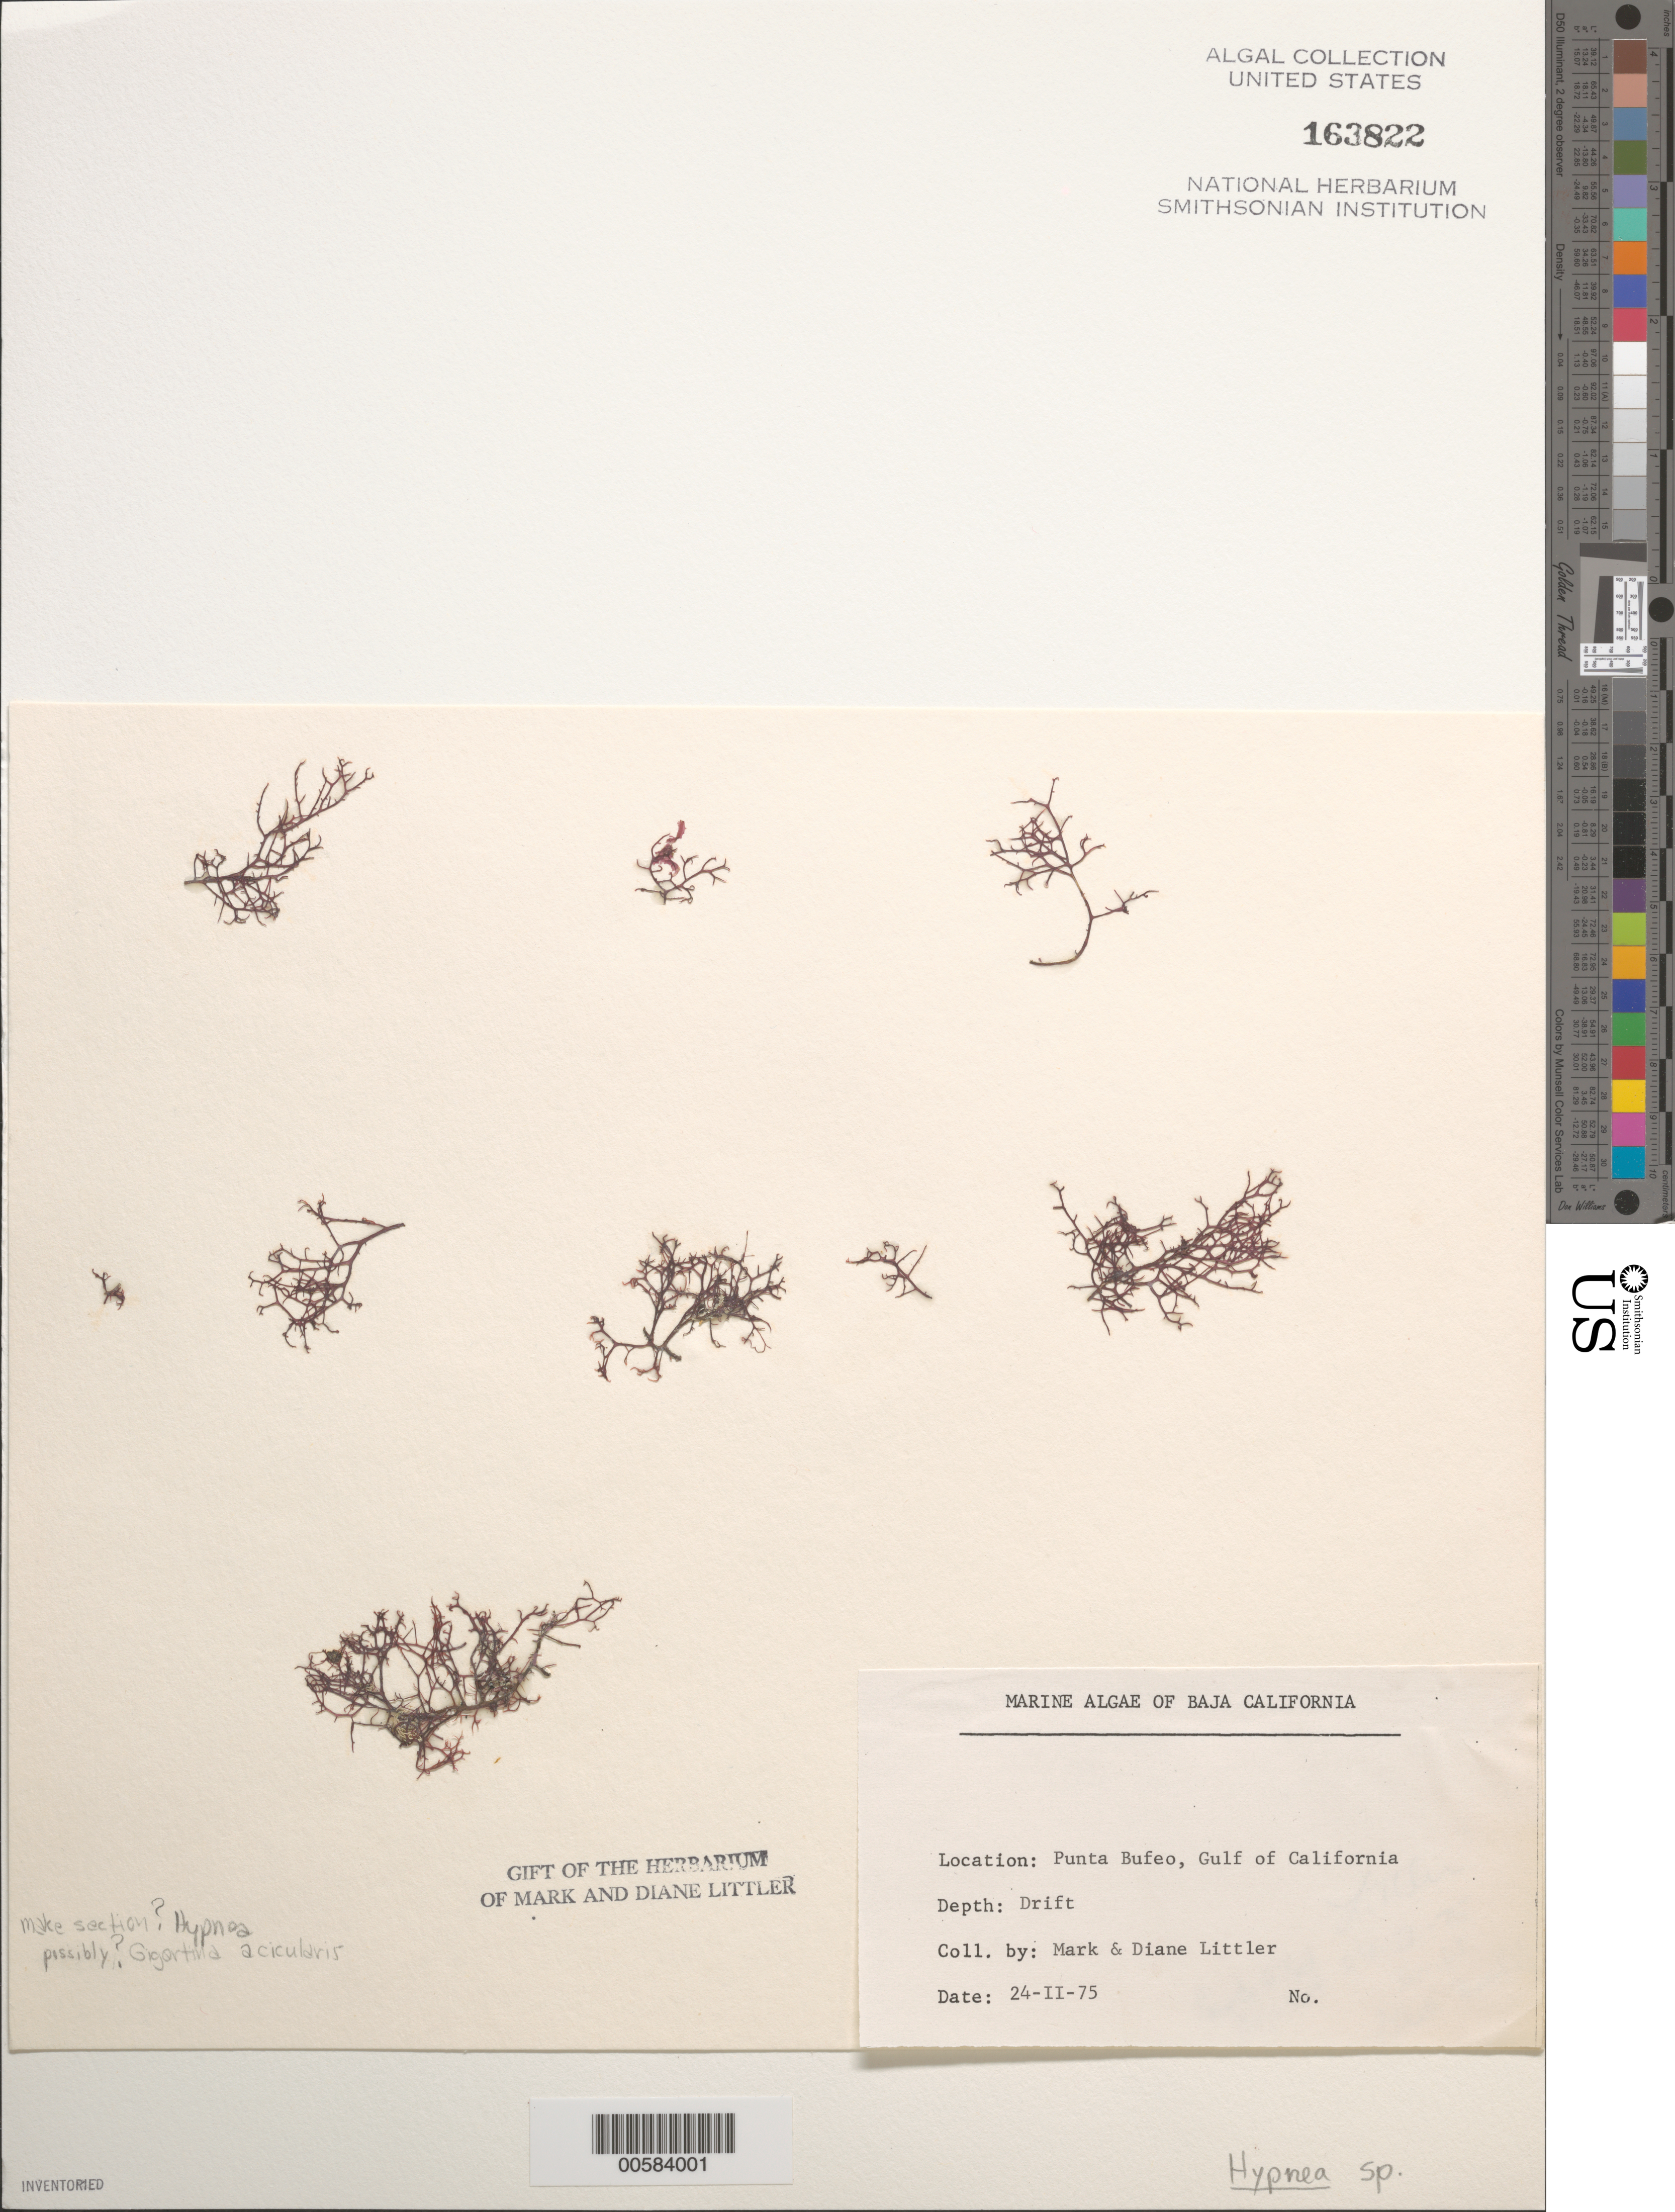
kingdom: Plantae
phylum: Rhodophyta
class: Florideophyceae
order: Gigartinales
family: Cystocloniaceae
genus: Hypnea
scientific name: Hypnea sp.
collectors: M. M. Littler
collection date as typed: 24 Feb 1975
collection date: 1975-02-24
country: Mexico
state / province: Baja California Norte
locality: Punta Bufeo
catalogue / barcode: US 163822